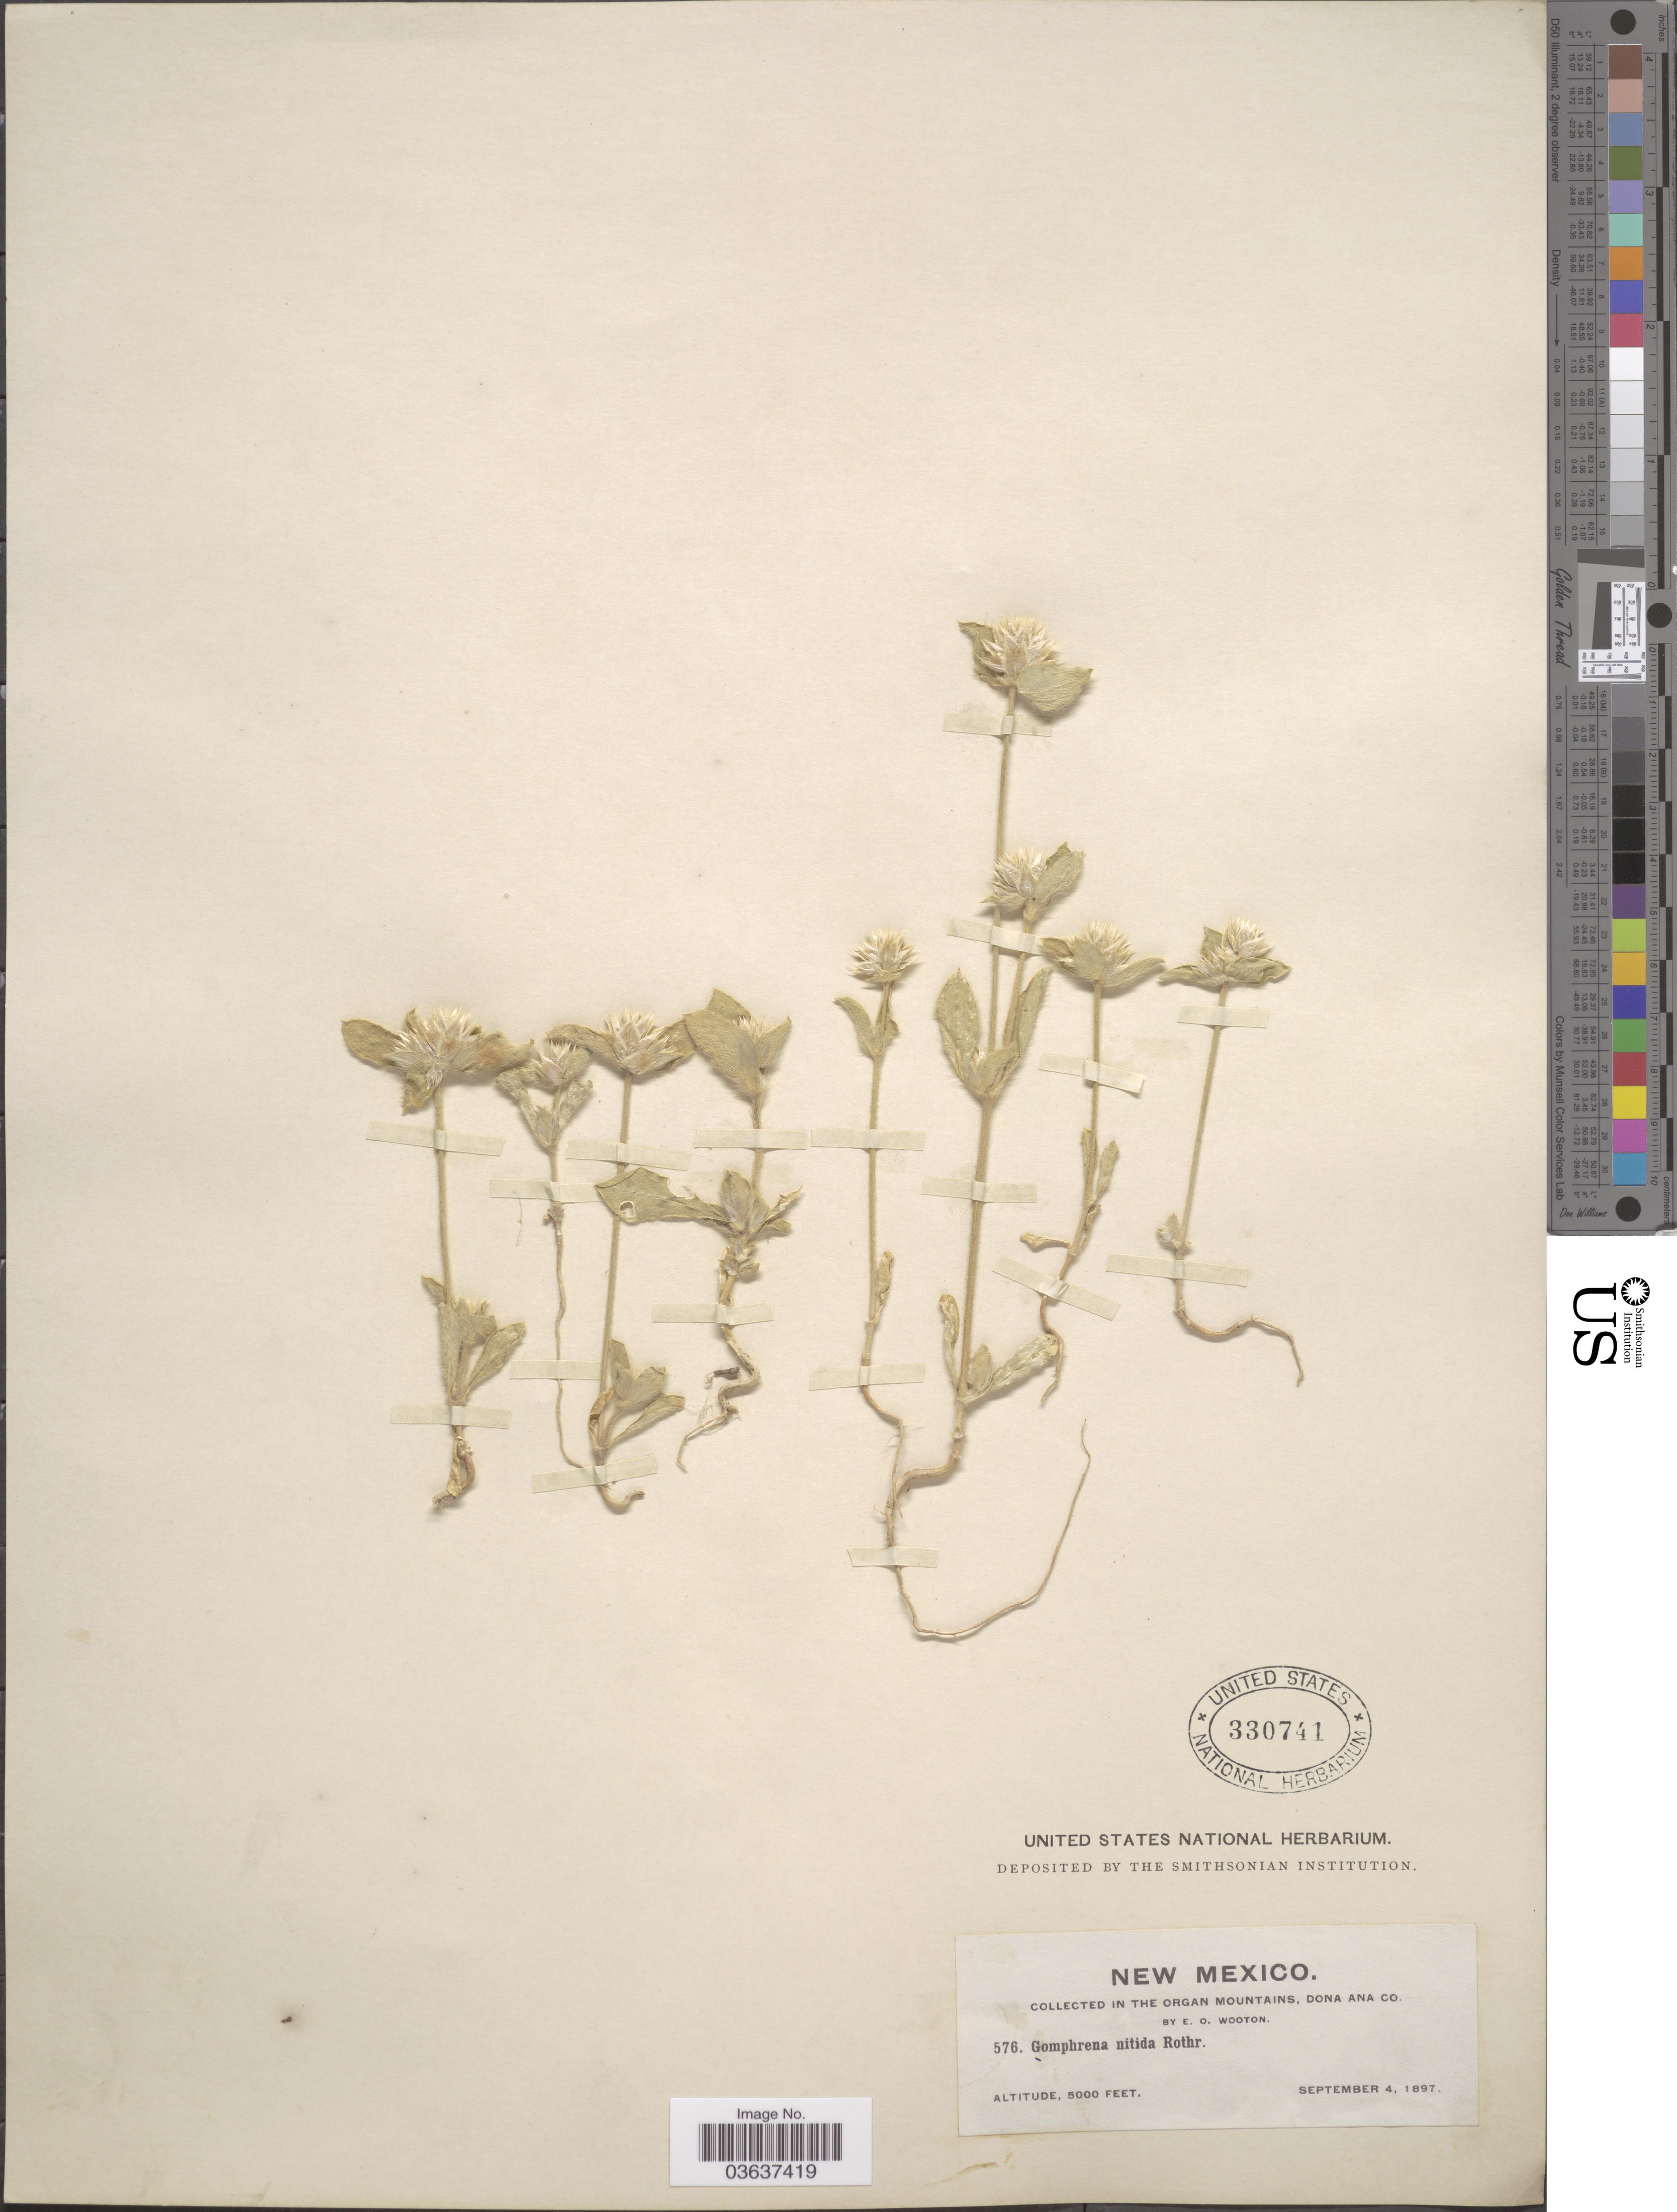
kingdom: Plantae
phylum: Tracheophyta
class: Magnoliopsida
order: Caryophyllales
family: Amaranthaceae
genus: Gomphrena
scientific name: Gomphrena nitida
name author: Rothr.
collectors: E. O. Wooton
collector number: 576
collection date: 1897-09-04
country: United States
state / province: New Mexico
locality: The Organ Mountains, Dona Ana Co.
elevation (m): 1524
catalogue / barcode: US 330741